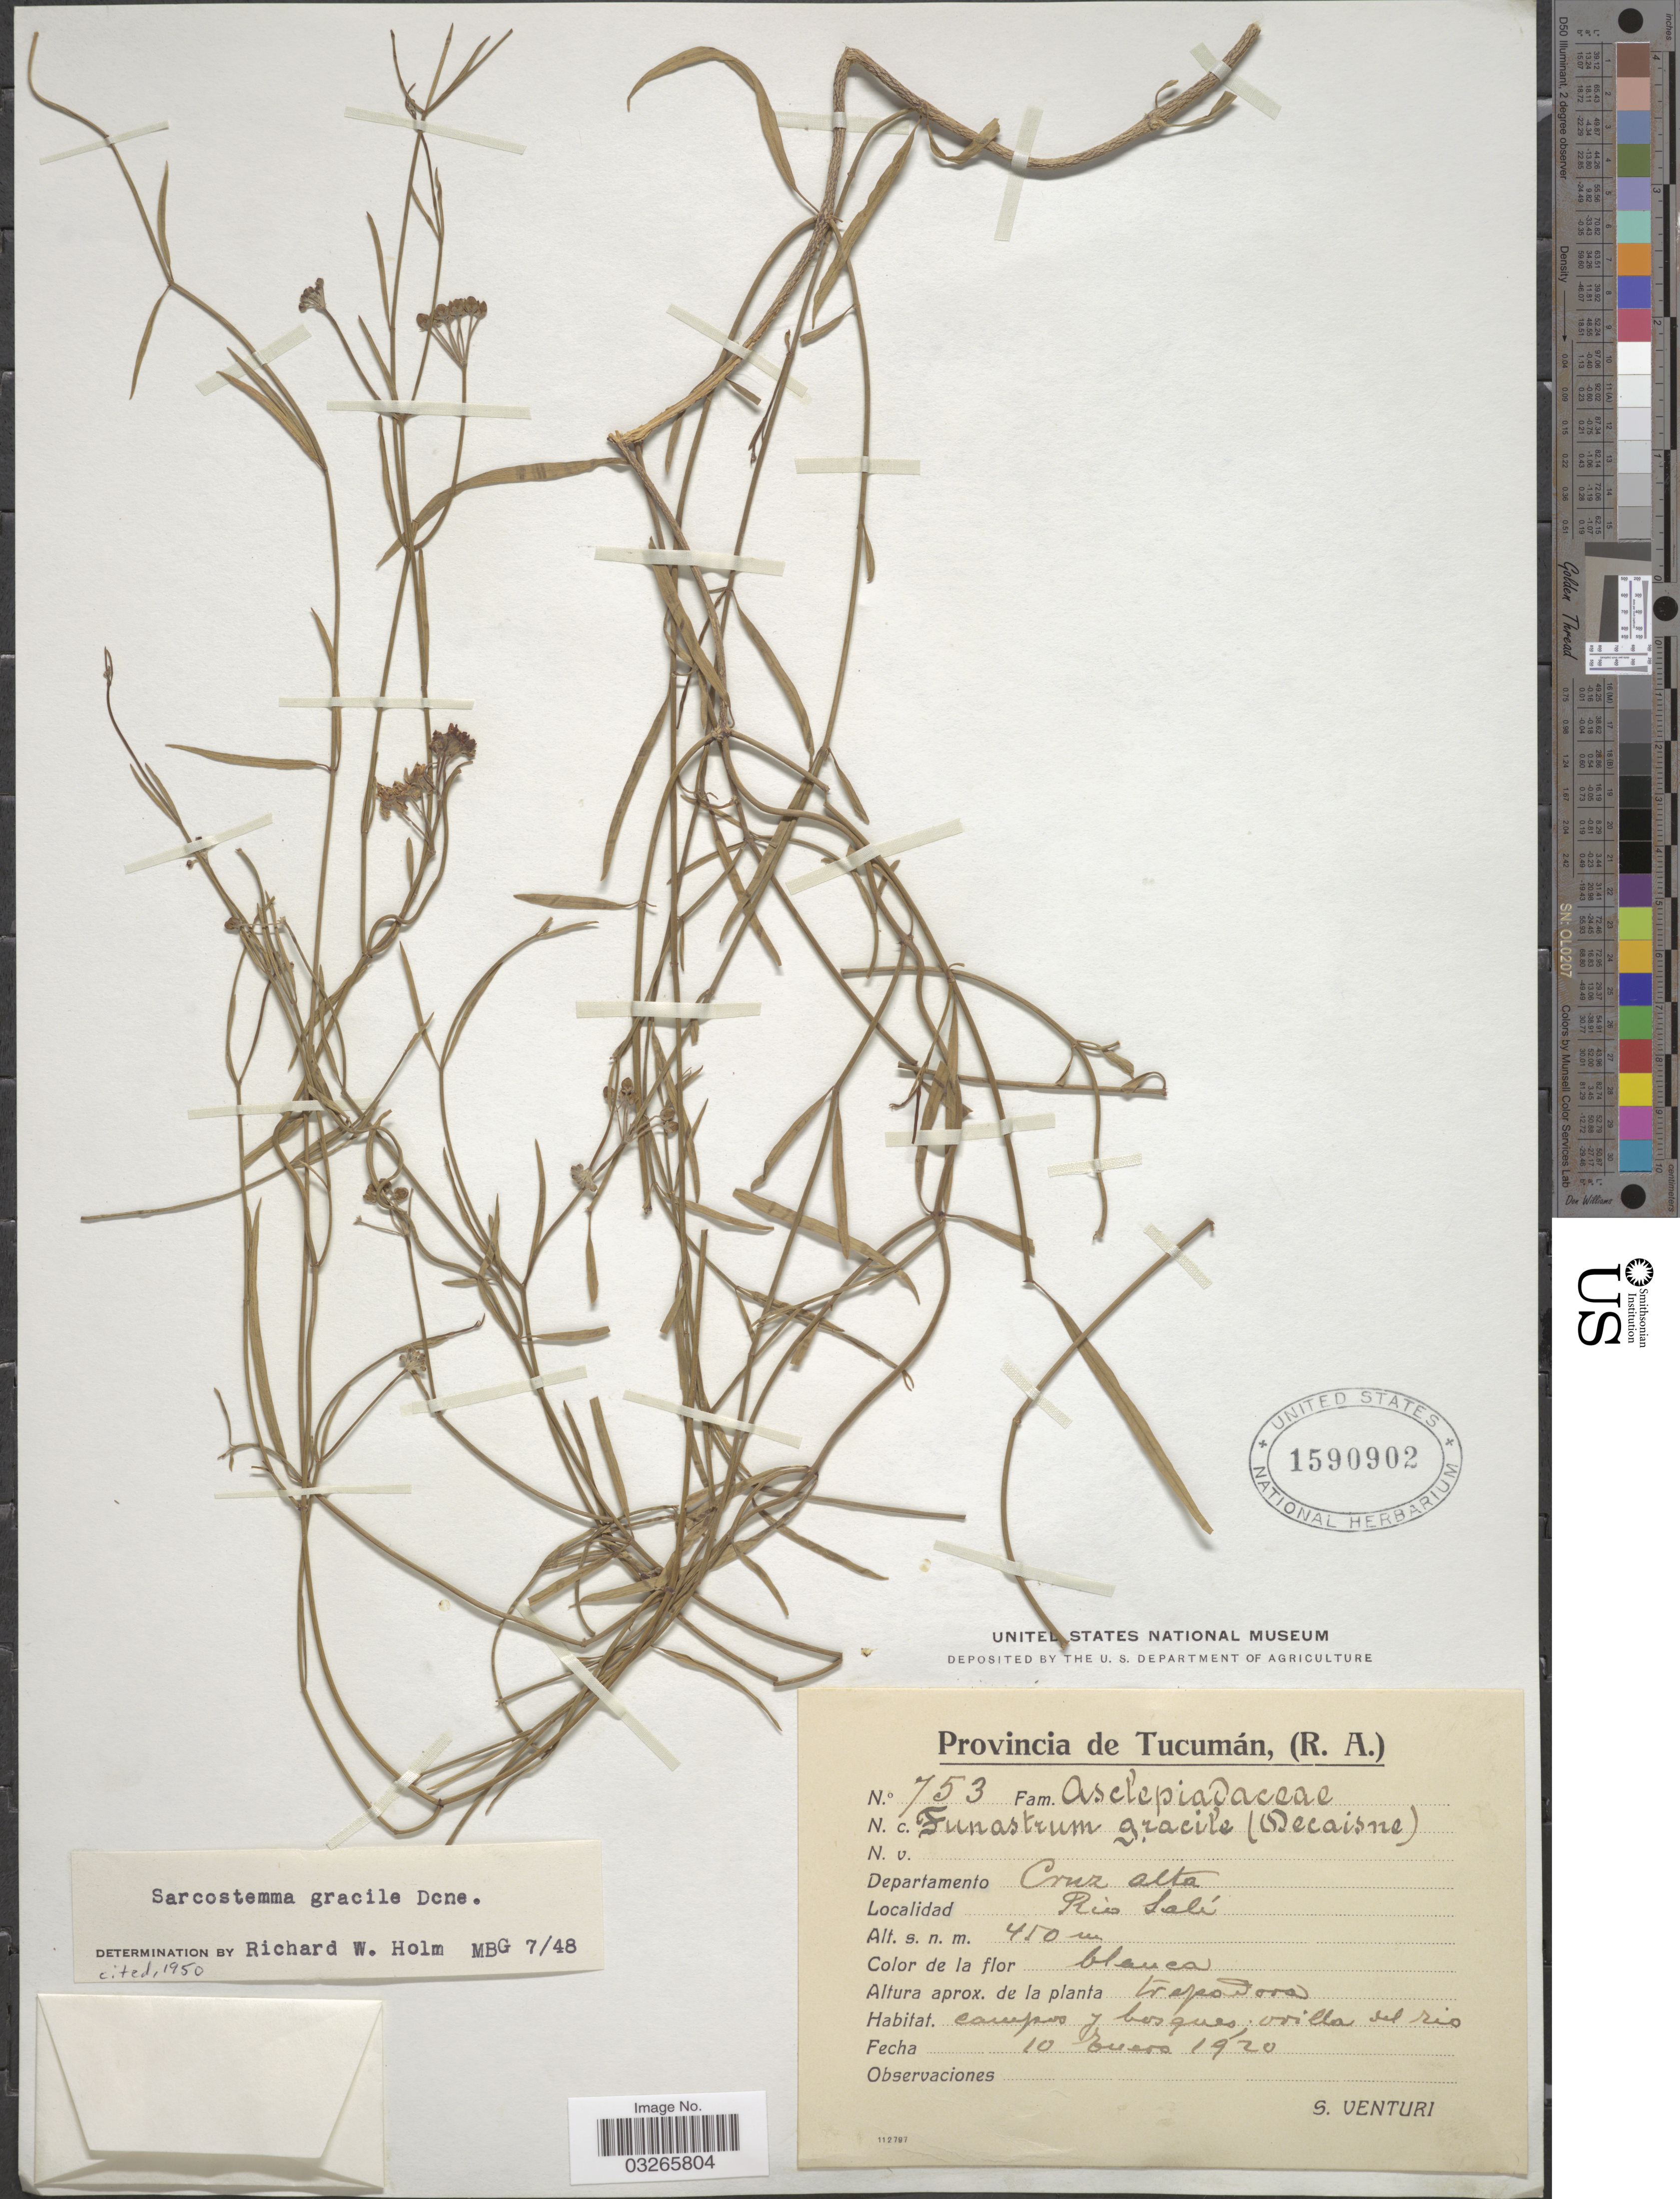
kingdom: Plantae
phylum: Tracheophyta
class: Magnoliopsida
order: Gentianales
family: Apocynaceae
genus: Sarcostemma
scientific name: Sarcostemma gracile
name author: Decne.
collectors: S. Venturi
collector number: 753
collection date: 1920-01-10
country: Argentina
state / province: Tucuman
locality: Departamento Cruz Alta. Rio Salí.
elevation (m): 450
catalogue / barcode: US 1590902